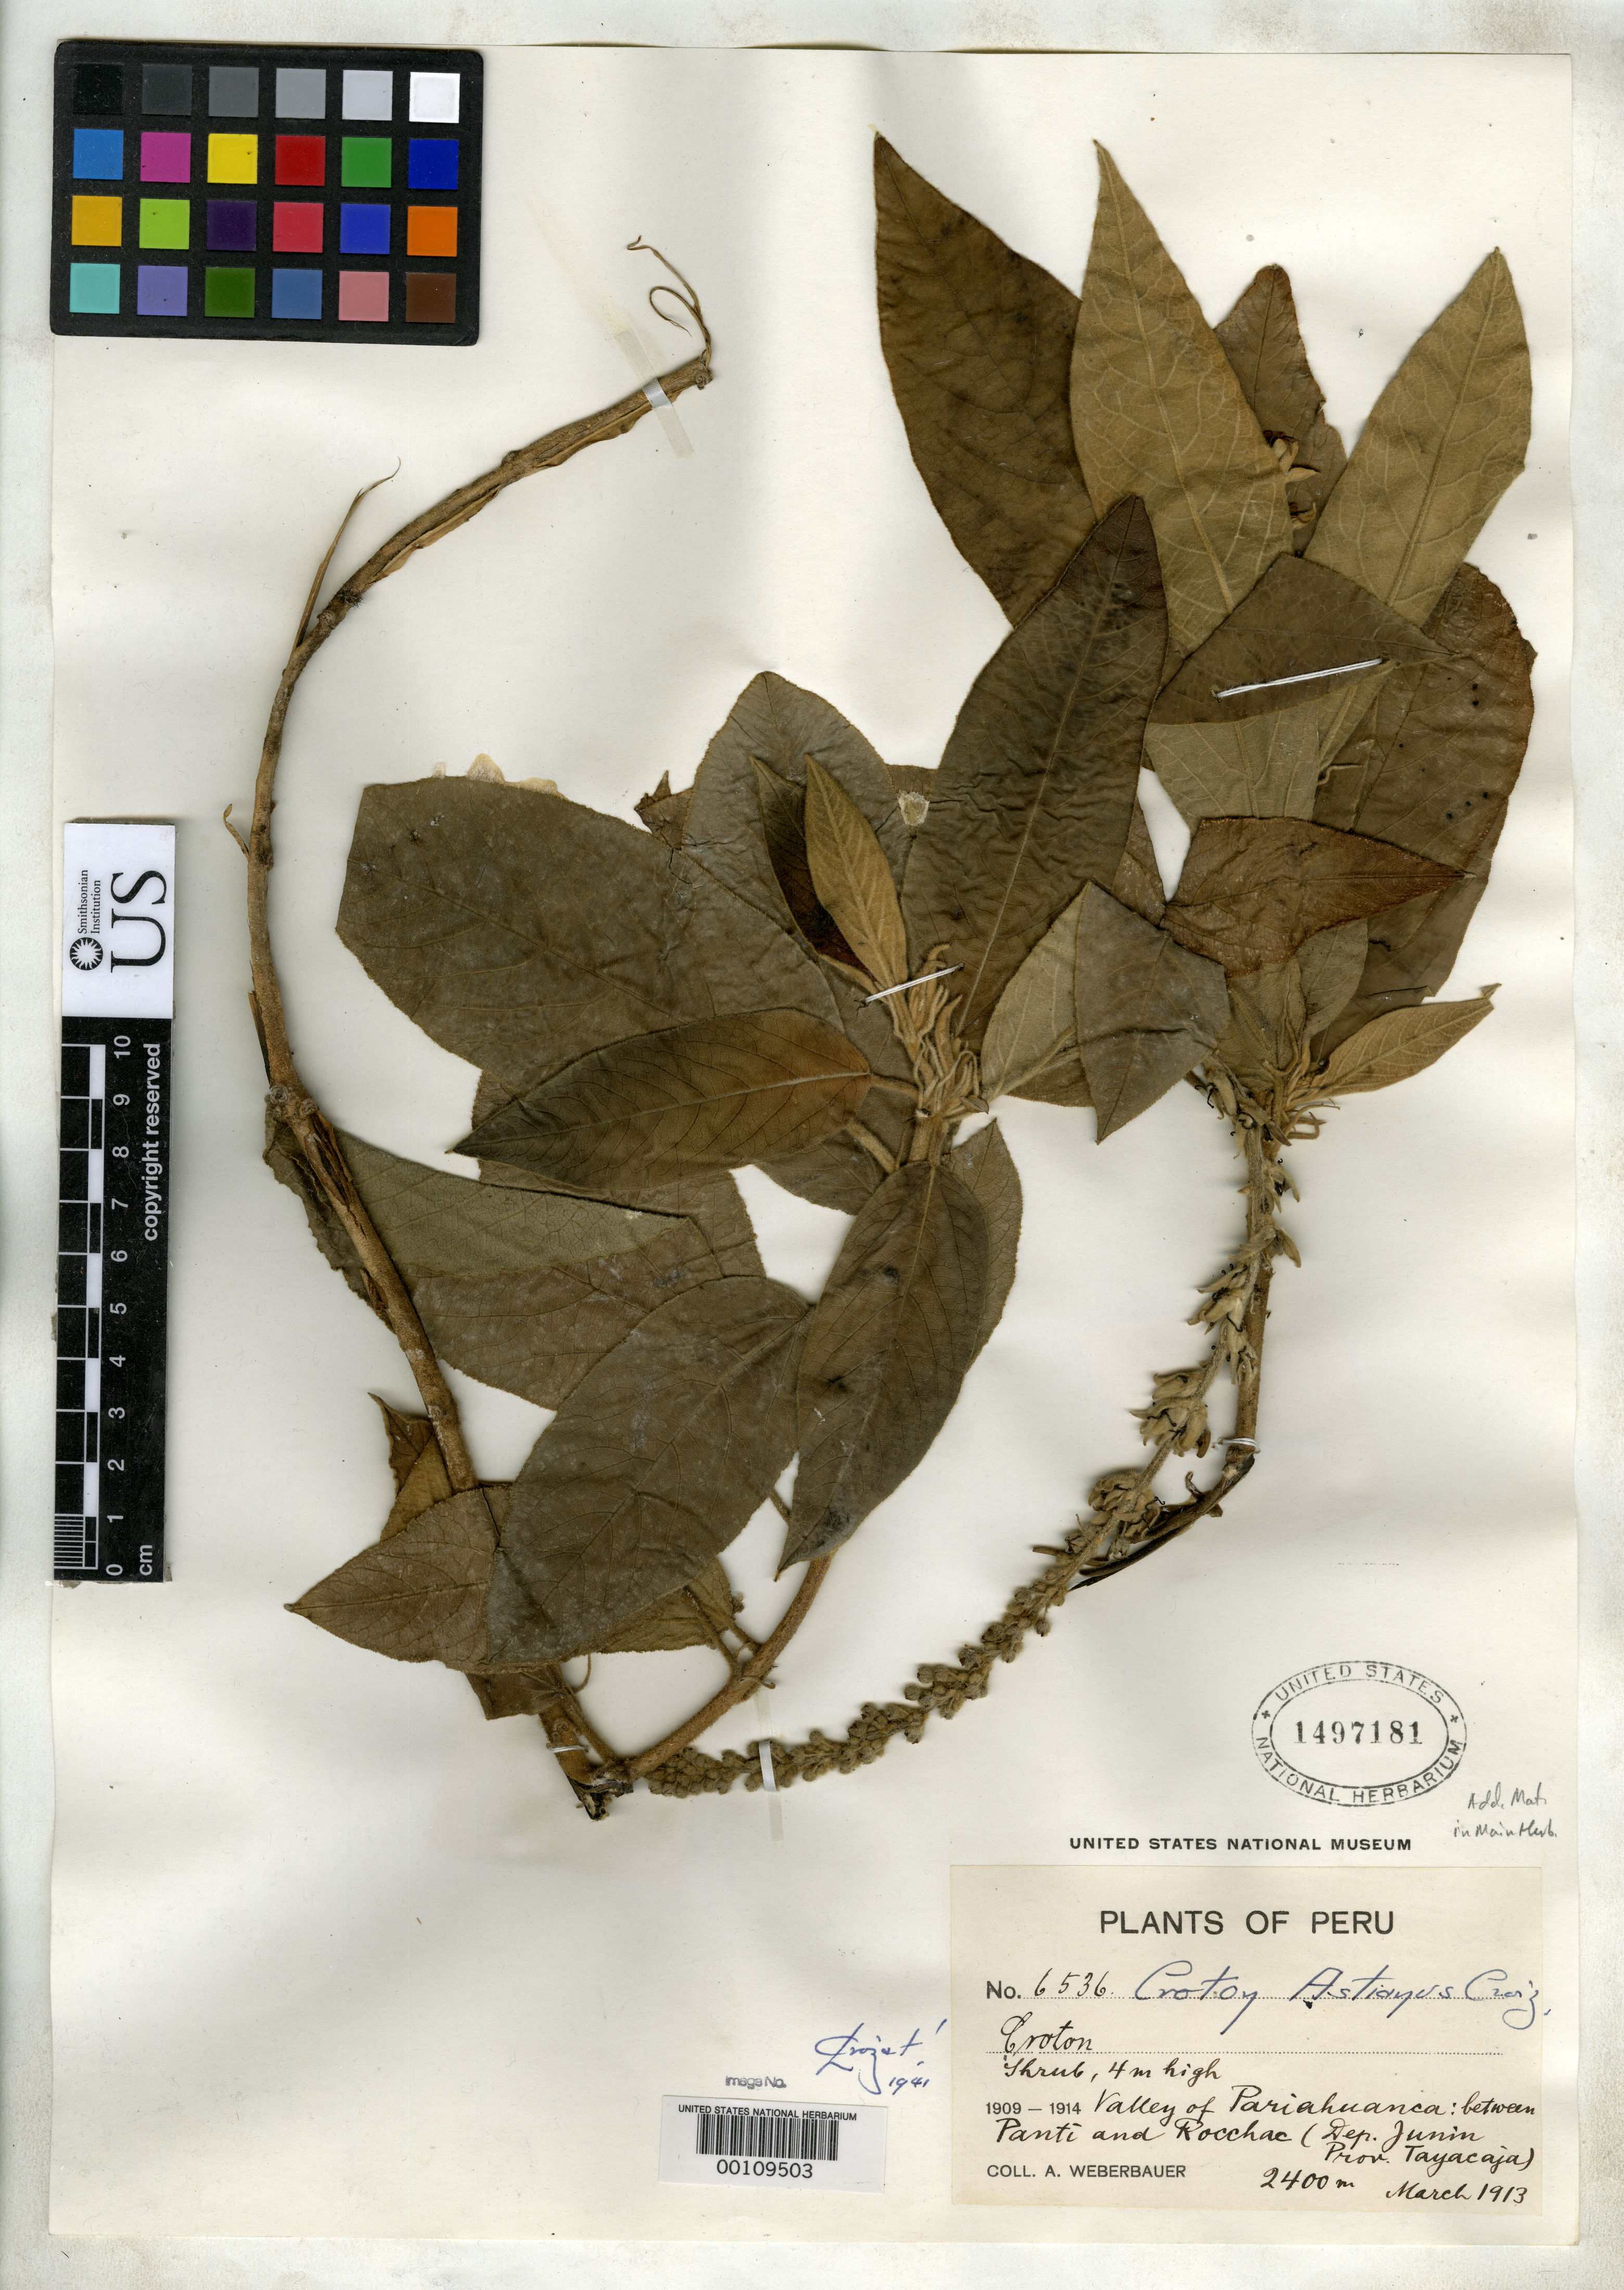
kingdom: Plantae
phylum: Tracheophyta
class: Magnoliopsida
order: Malpighiales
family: Euphorbiaceae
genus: Croton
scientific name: Croton astianus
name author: Croizat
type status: Isotype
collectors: A. Weberbauer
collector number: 6536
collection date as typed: Mar 1913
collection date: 1913-03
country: Peru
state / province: Junín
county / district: Huancayo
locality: Between Panti and Rocchac.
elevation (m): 2400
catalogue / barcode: US 1497181